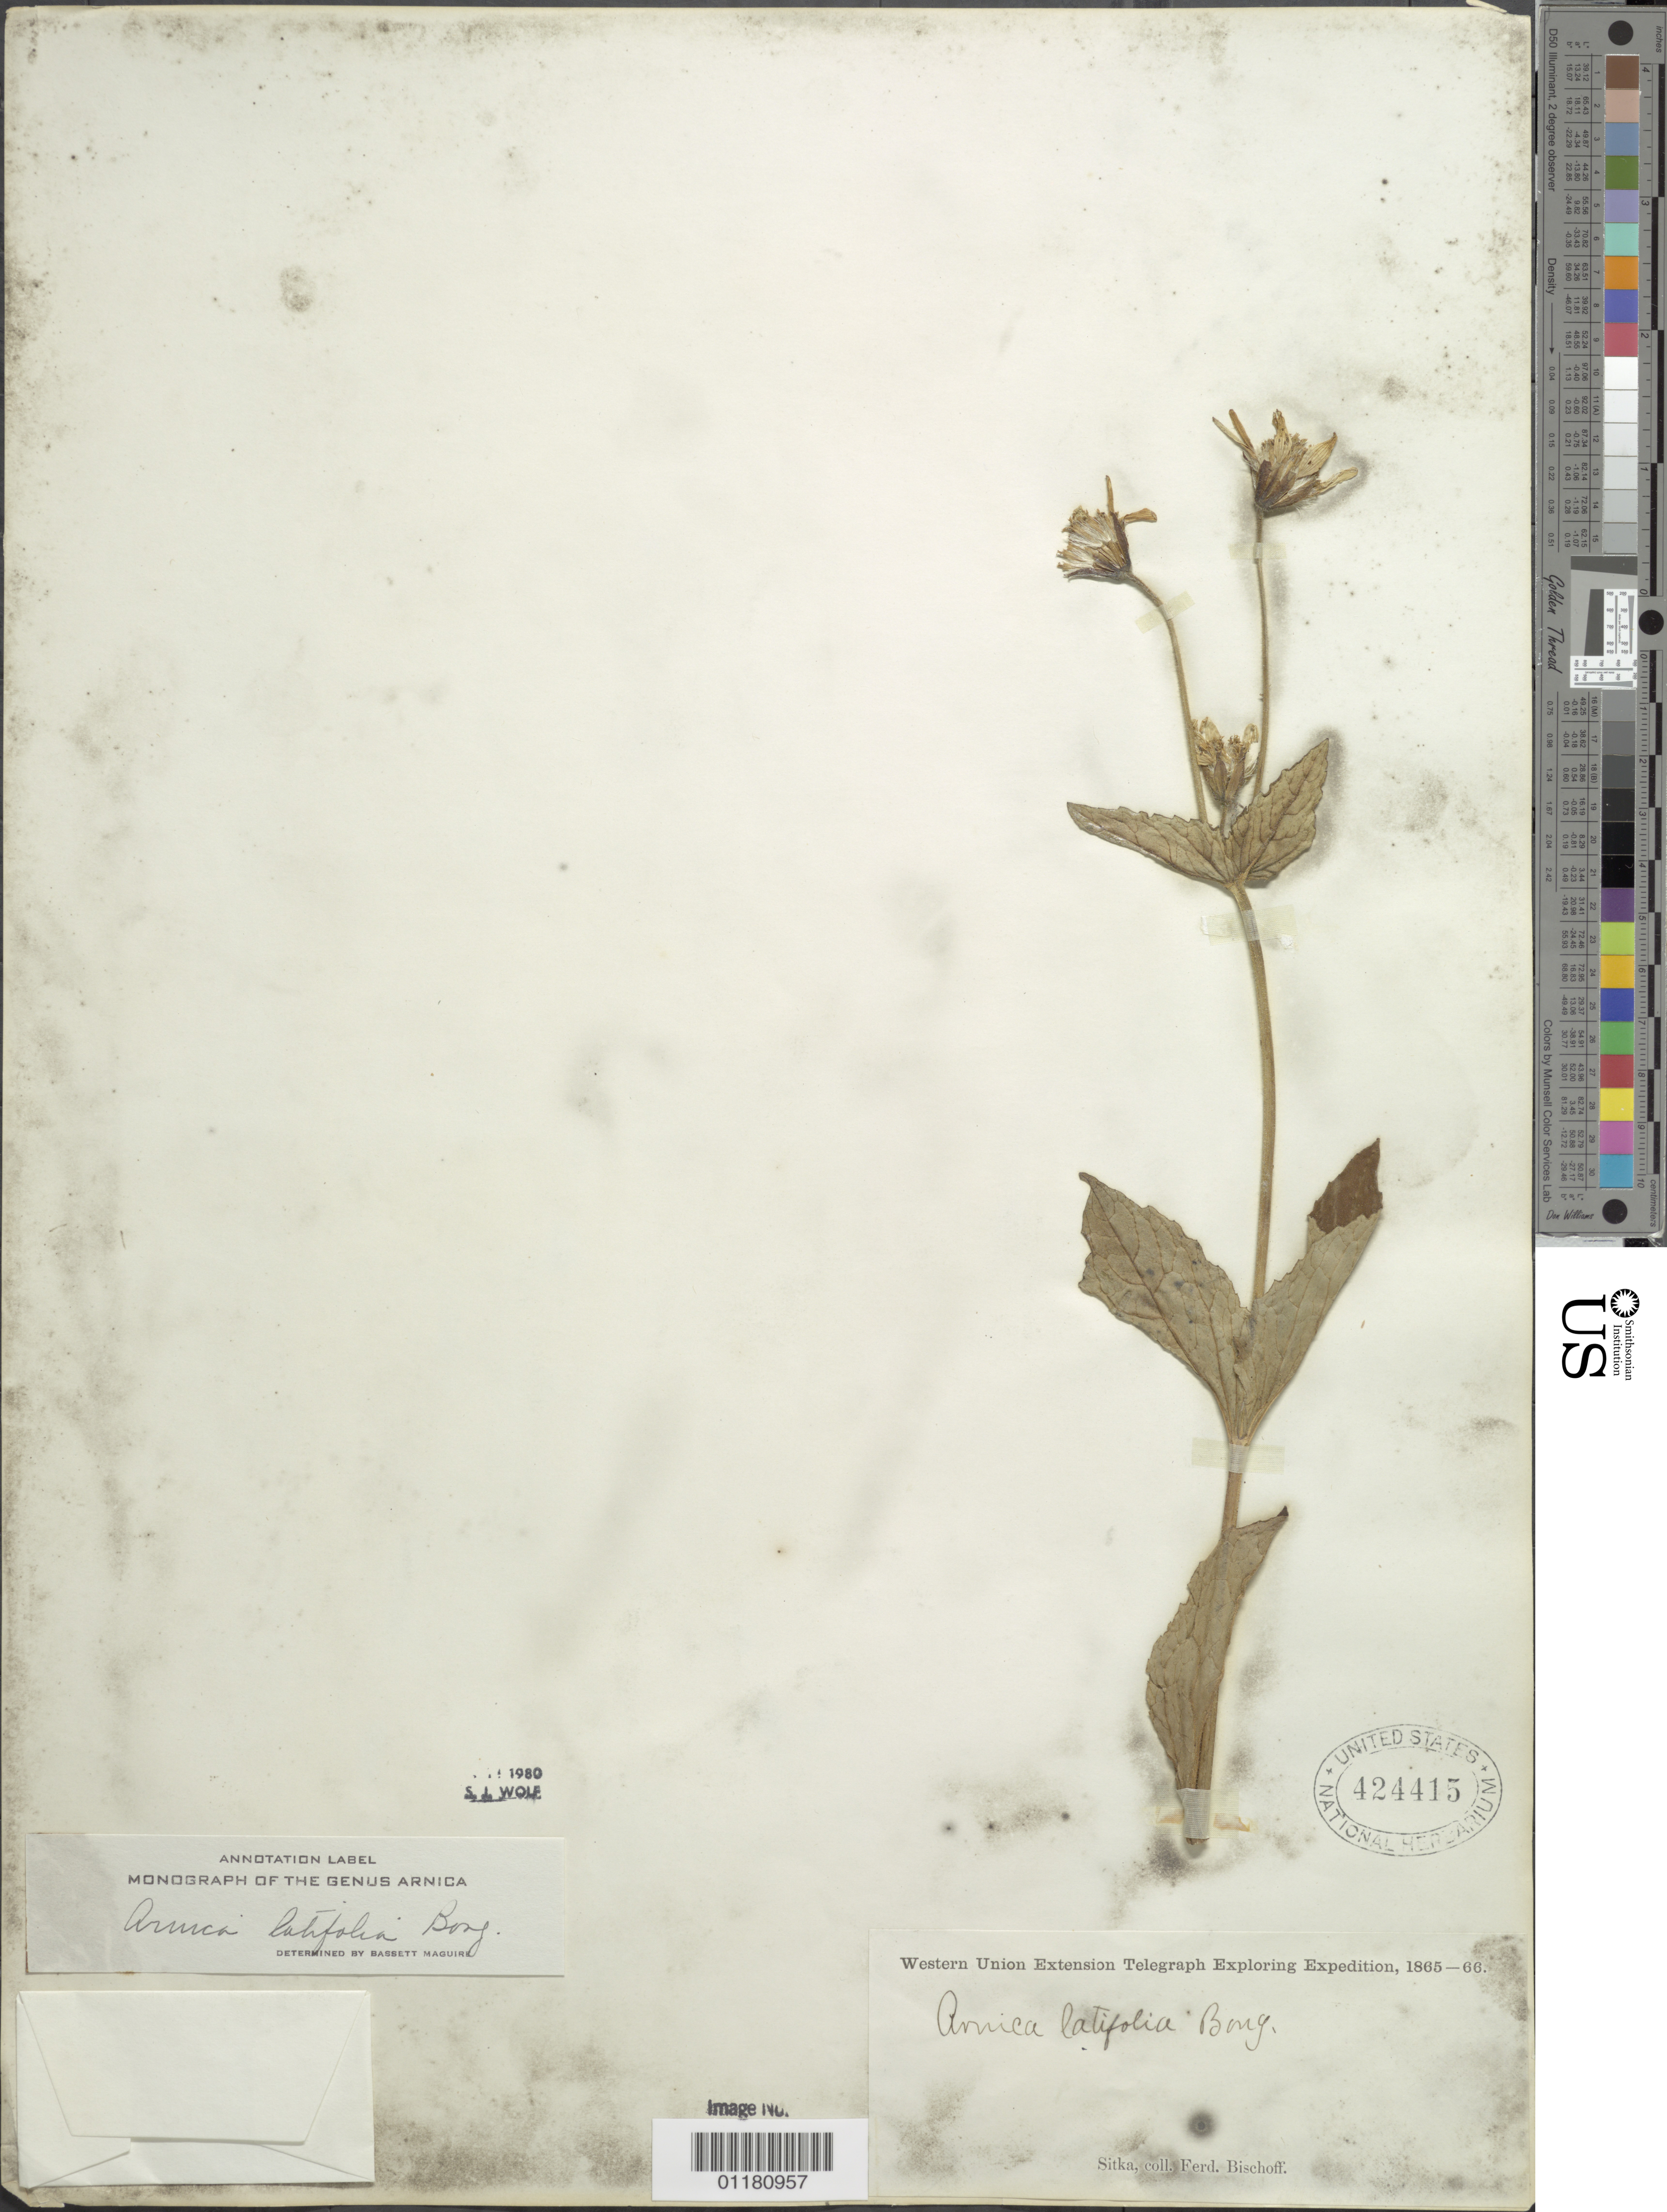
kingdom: Plantae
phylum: Tracheophyta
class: Magnoliopsida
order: Asterales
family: Asteraceae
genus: Arnica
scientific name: Arnica latifolia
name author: Bong.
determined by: Maguire, Bassett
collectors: F. Bischoff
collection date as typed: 1865 to -- --- 1866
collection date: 1865/1866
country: United States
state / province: Alaska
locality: Sitka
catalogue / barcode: US 424415